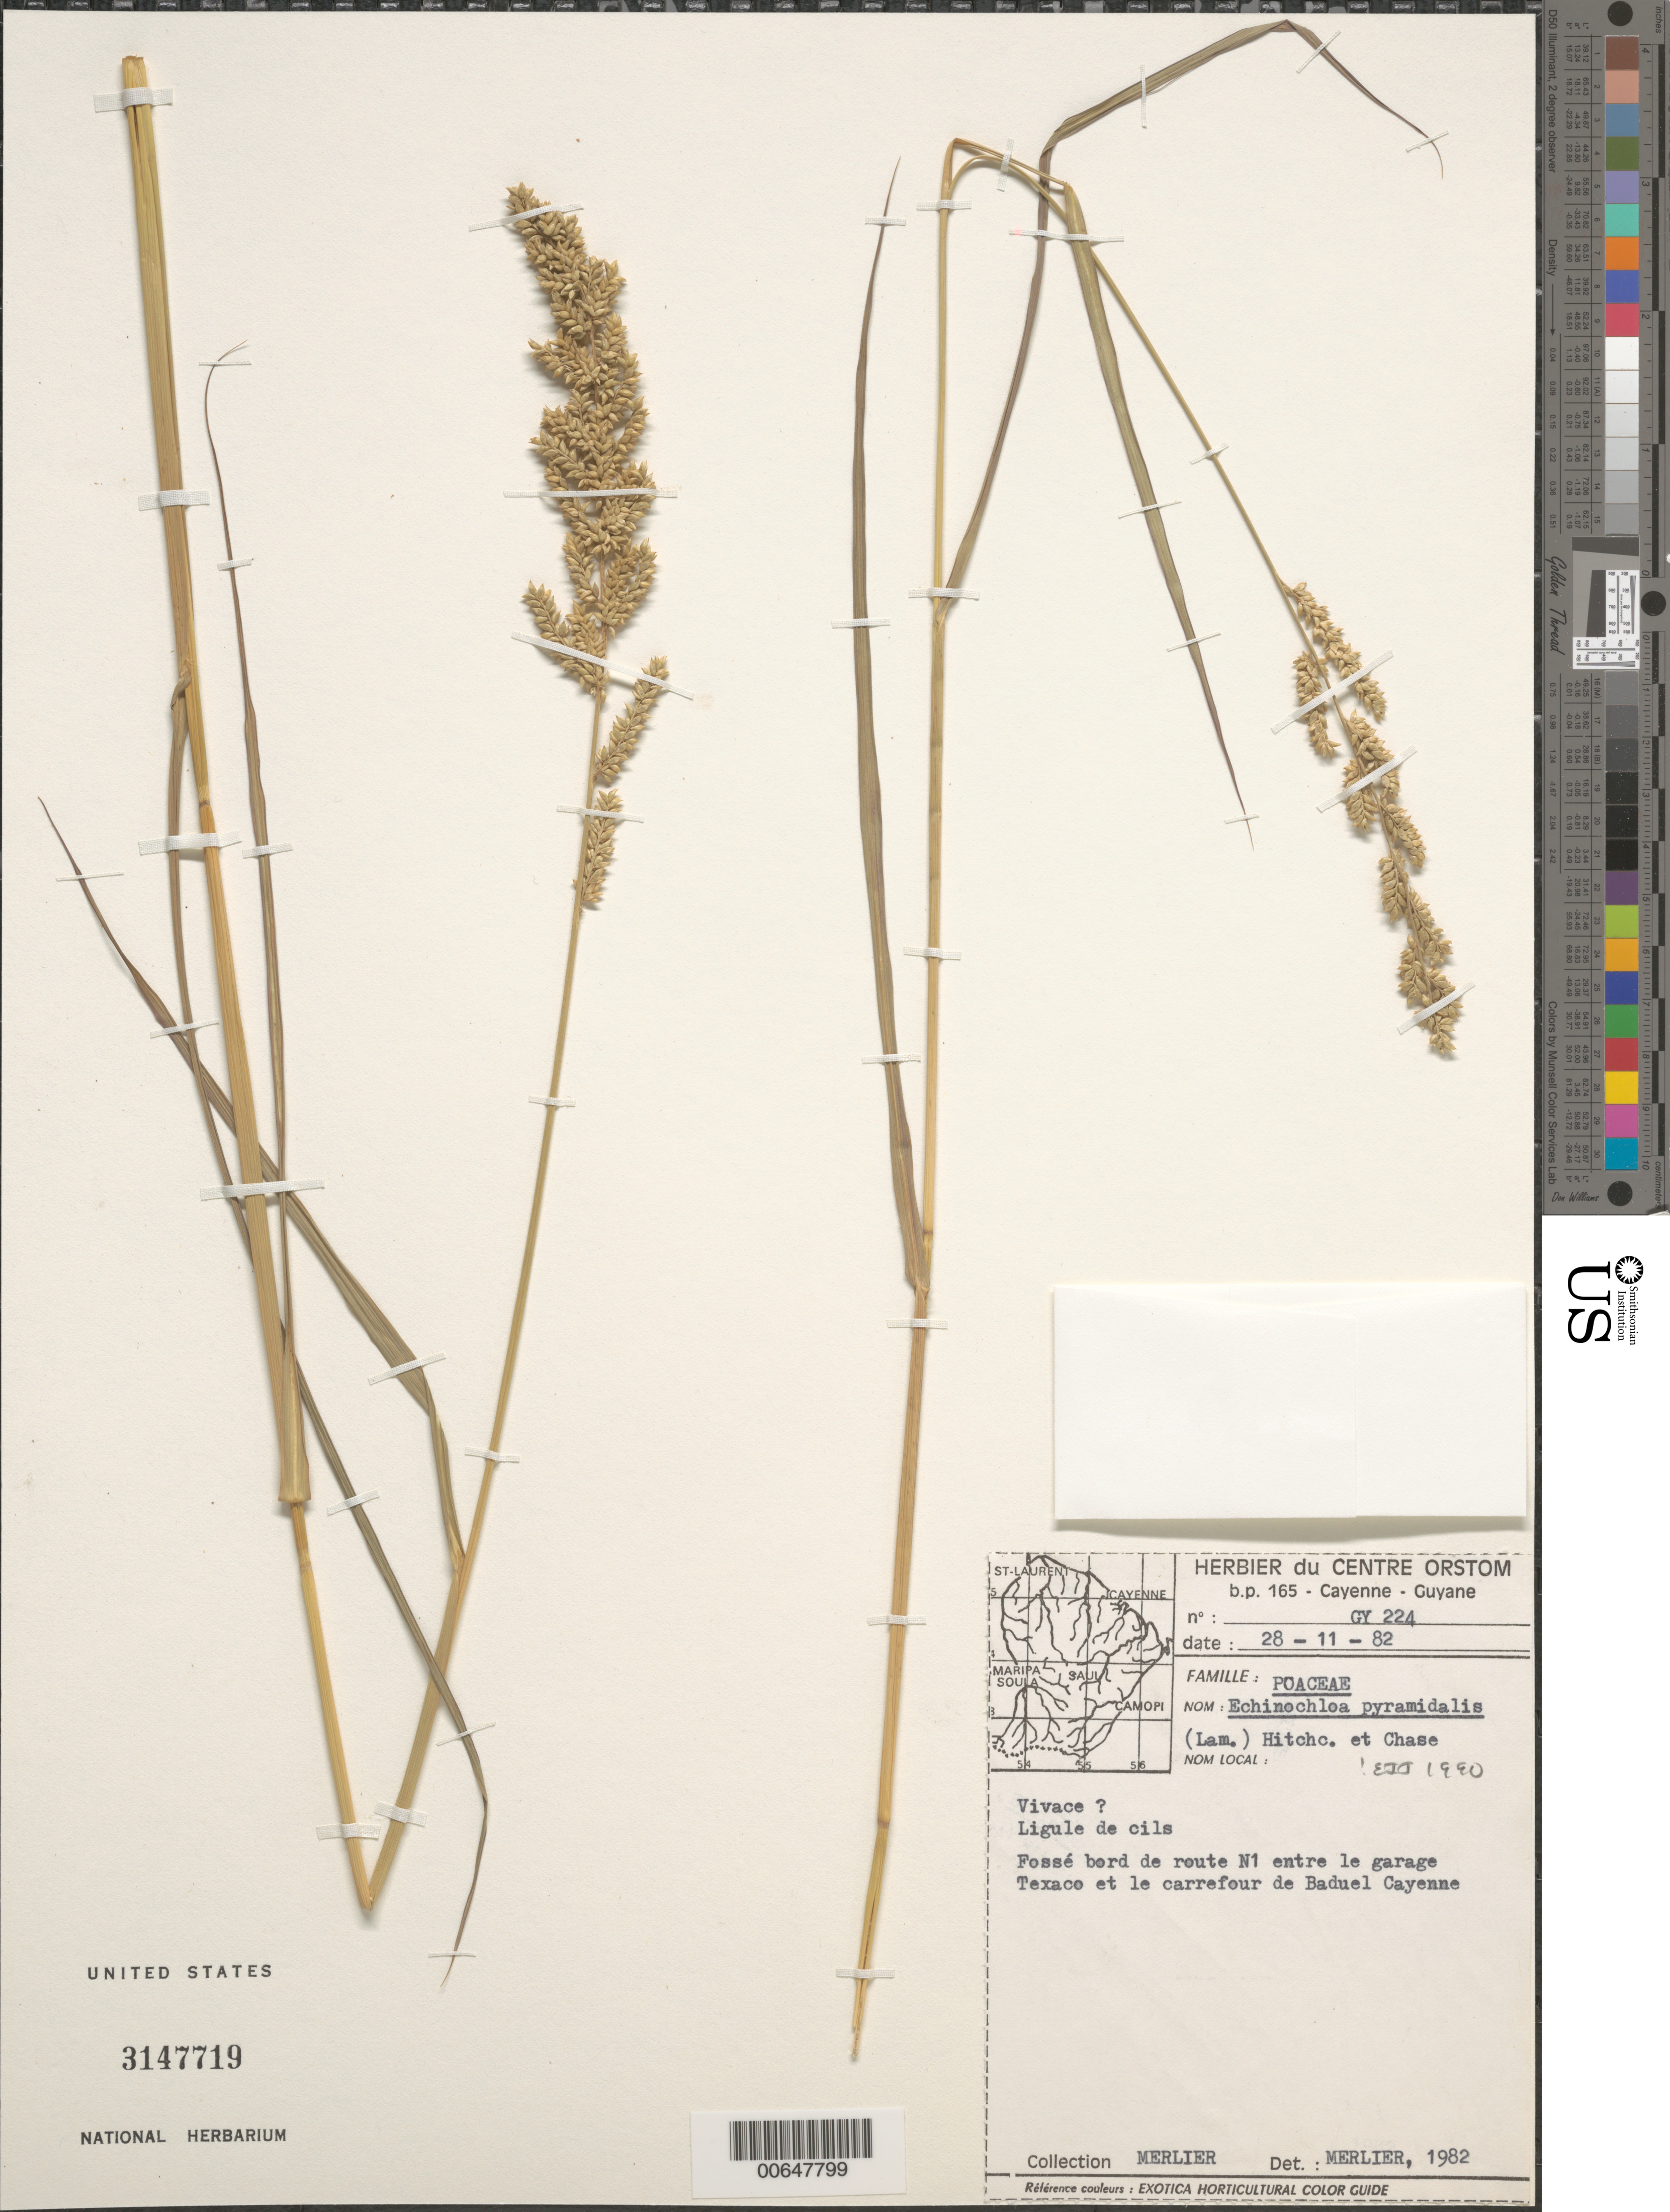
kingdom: Plantae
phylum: Tracheophyta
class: Liliopsida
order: Poales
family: Poaceae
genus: Echinolaena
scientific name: Echinolaena inflexa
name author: (Poir.) Chase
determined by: Judziewicz, E. J.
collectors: -. Merlier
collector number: GY 224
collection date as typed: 28-Nov-82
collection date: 1982-11-28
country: French Guiana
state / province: Cayenne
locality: Cayenne, Texaco et le carrefour de Baduel Cayenne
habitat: Ditch along road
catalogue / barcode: US 3147719